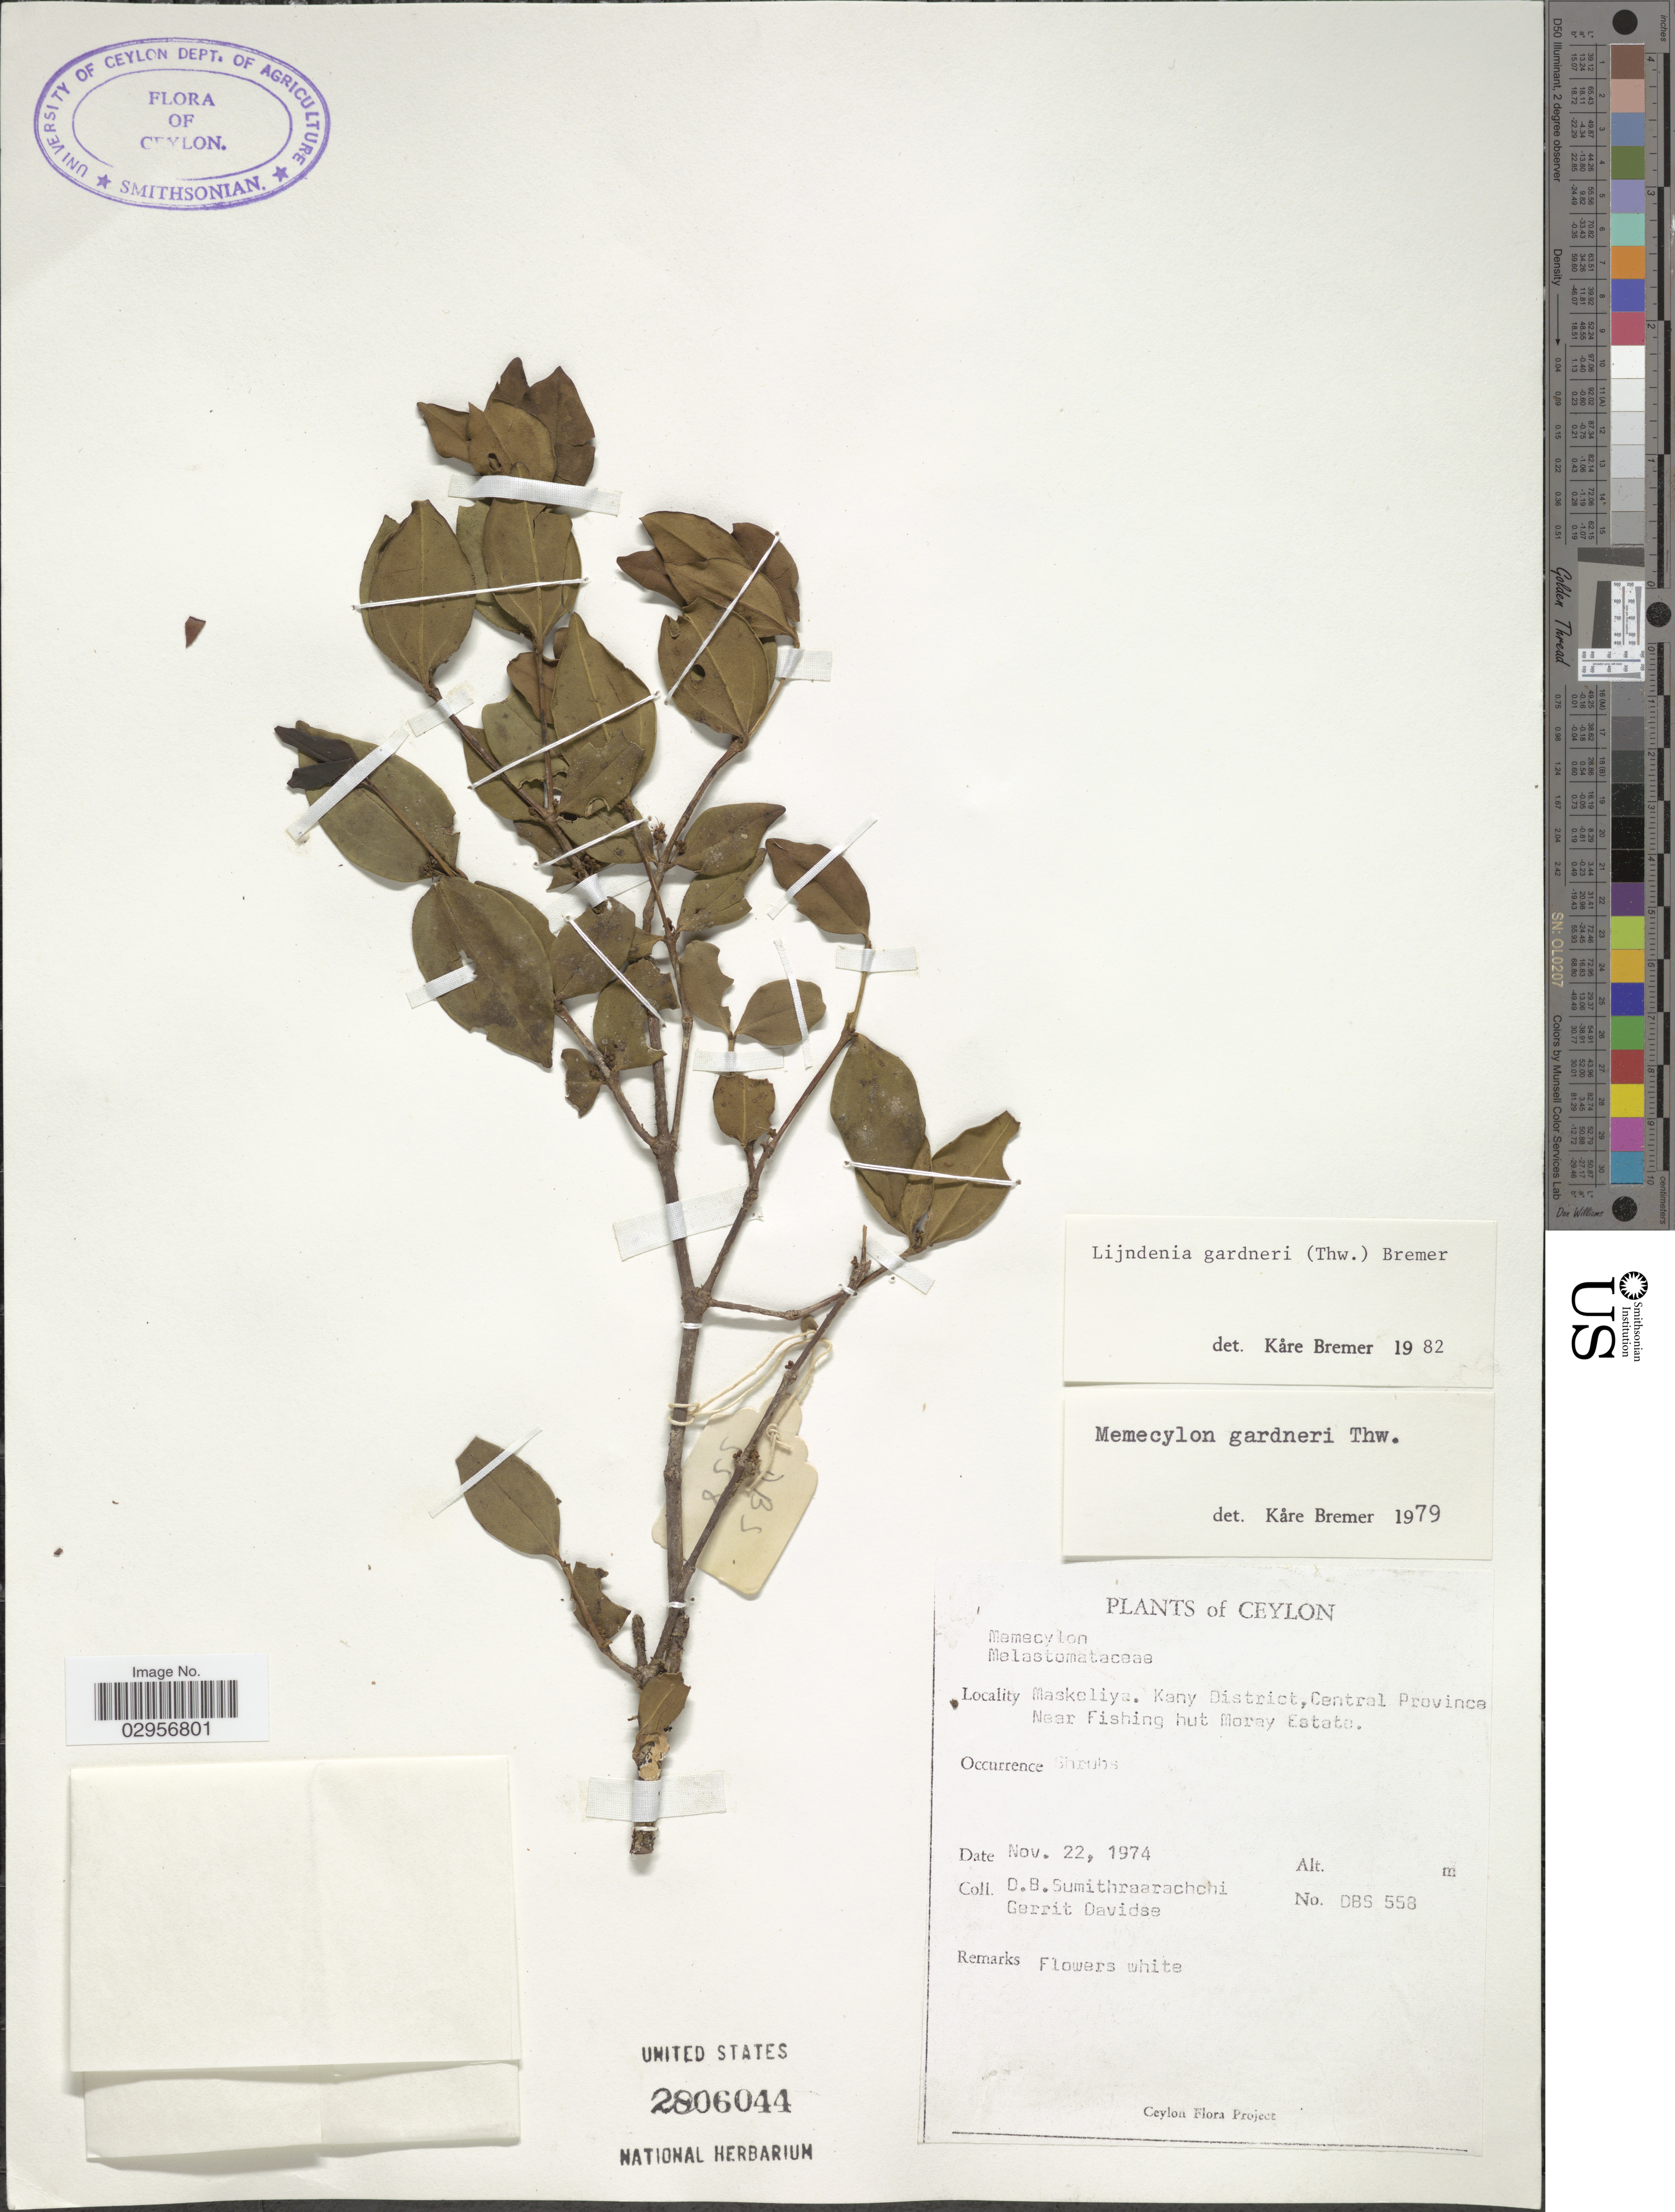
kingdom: Plantae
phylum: Tracheophyta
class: Magnoliopsida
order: Myrtales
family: Melastomataceae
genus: Lijndenia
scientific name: Lijndenia gardneri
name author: K. Bremer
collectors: D. B. Sumithraarachchi & G. Davidse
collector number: DBS558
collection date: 1974-11-22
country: Sri Lanka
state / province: Central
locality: Ceylon, Maskeliya, Kany District, Central Province, Near Fishing hut Moray Estate.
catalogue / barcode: US 2806044